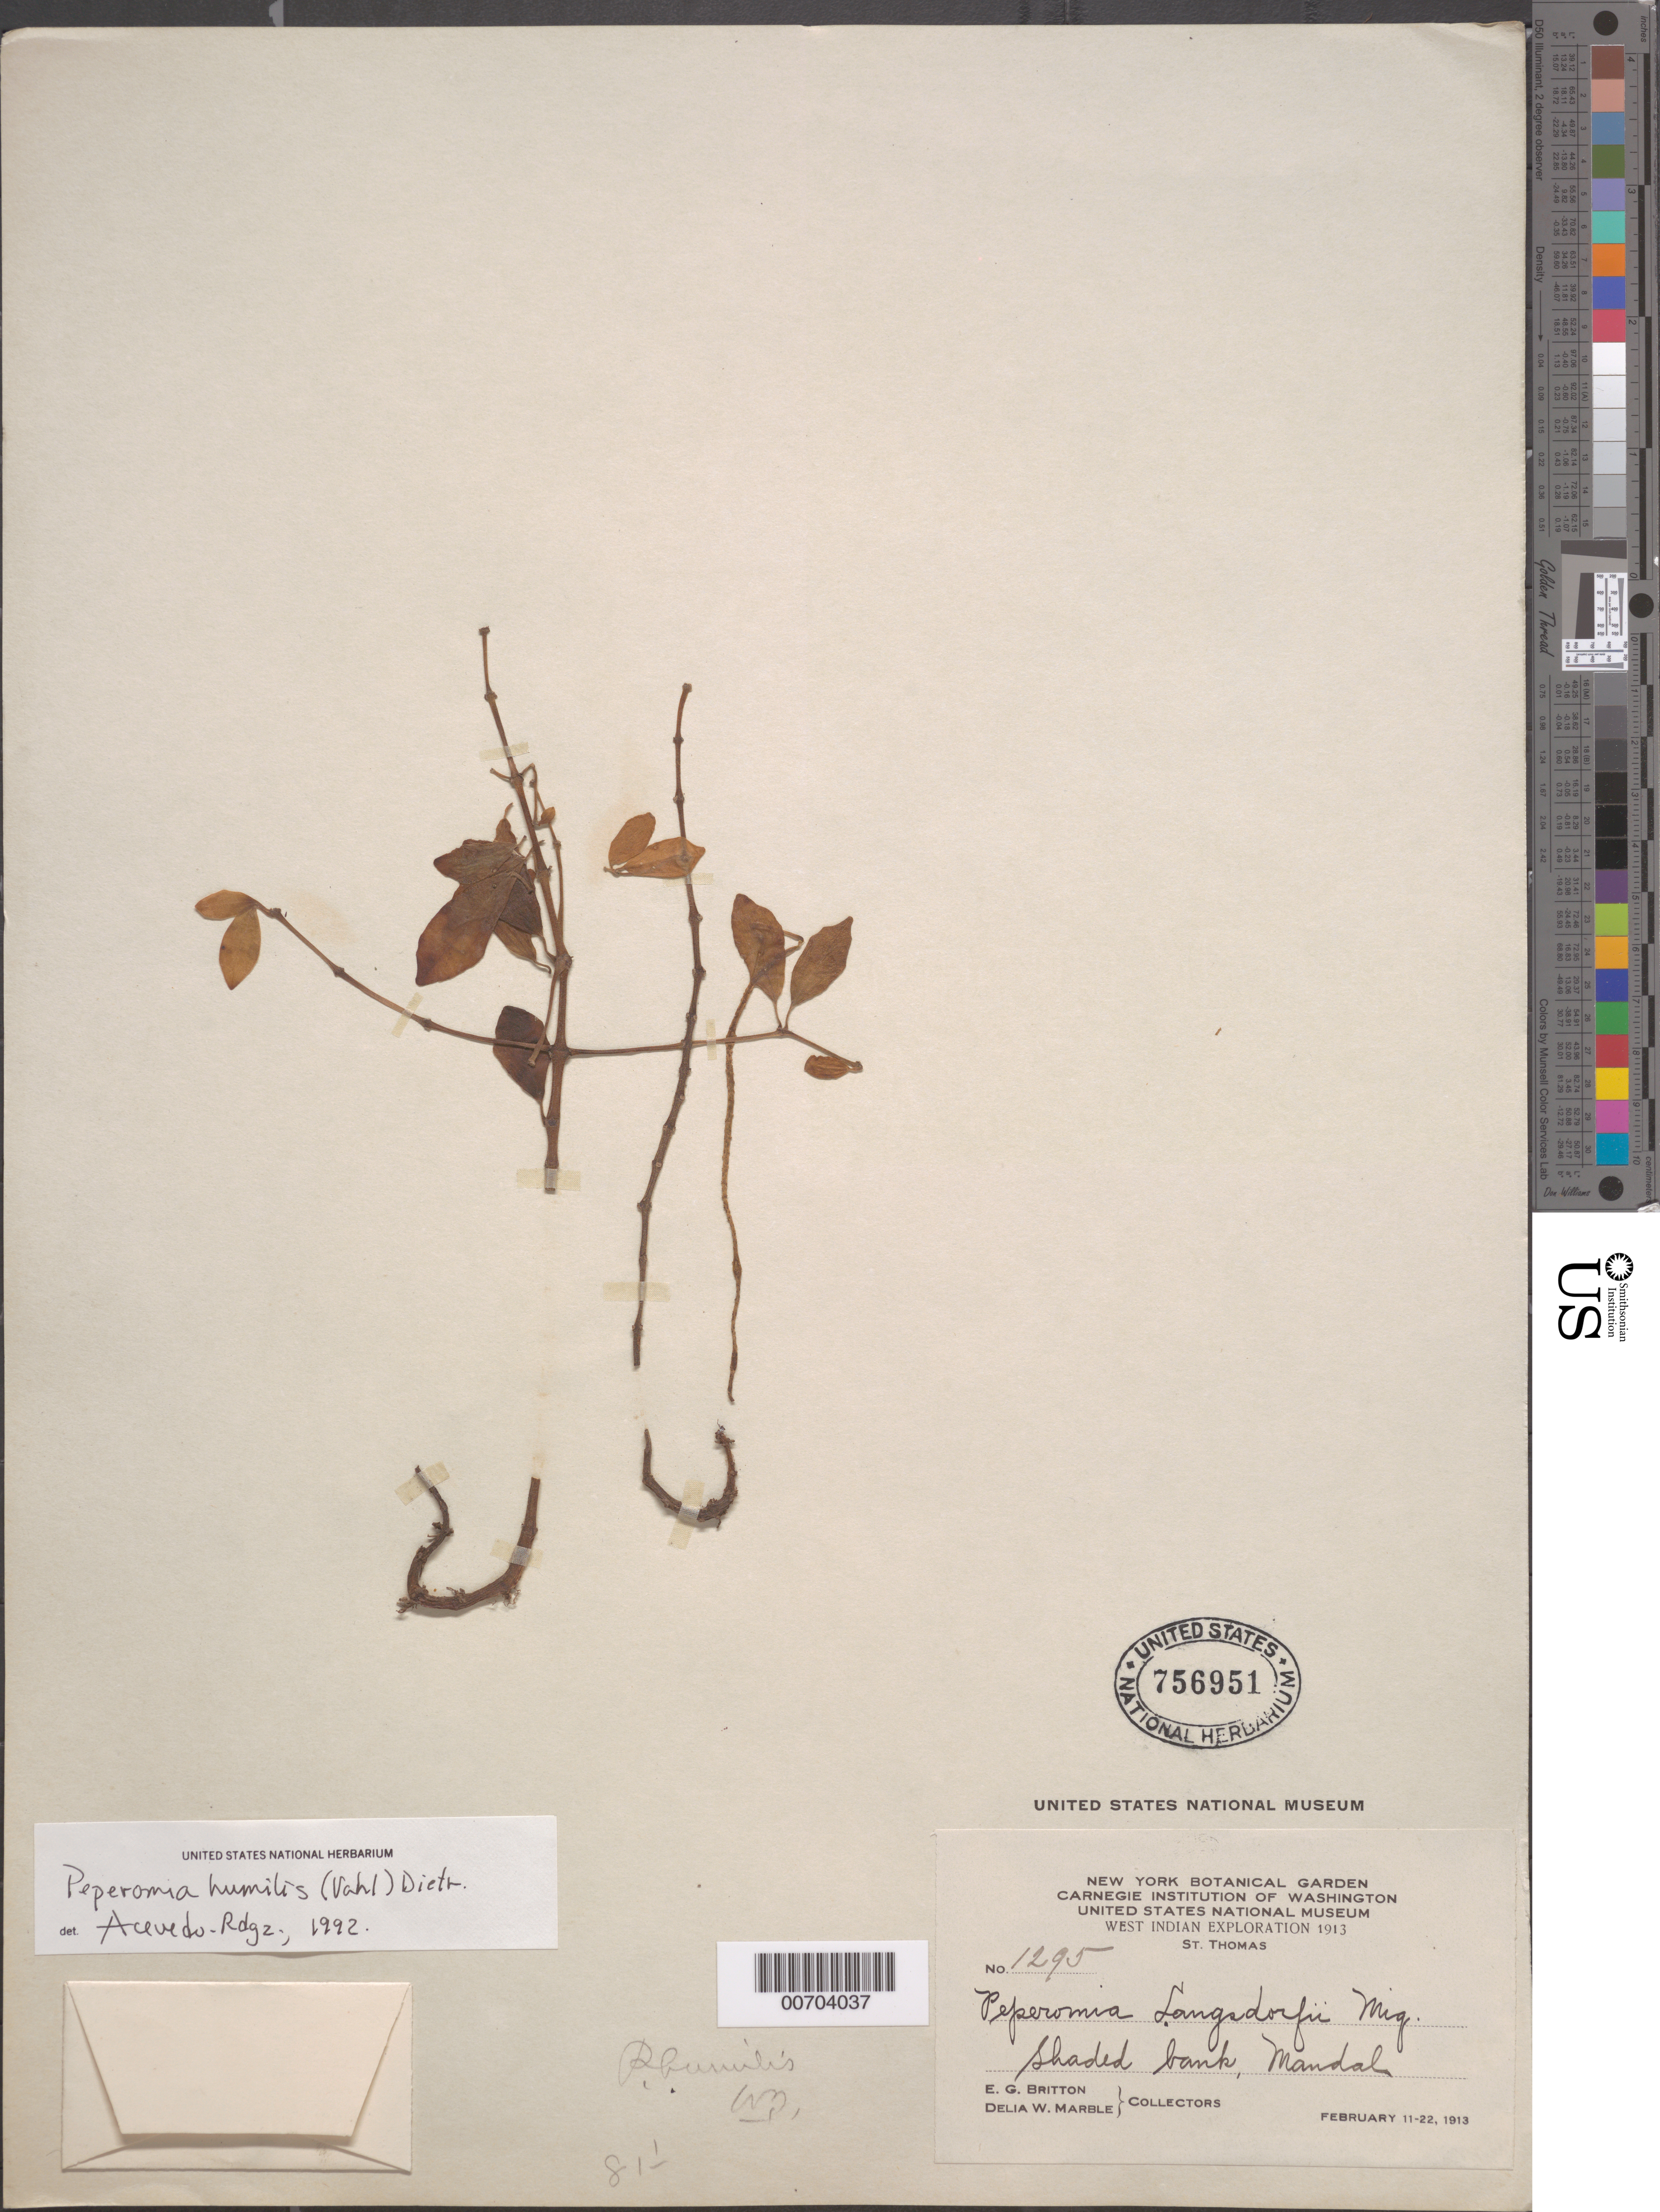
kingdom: Plantae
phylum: Tracheophyta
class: Magnoliopsida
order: Piperales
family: Piperaceae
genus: Peperomia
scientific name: Peperomia humilis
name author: (Vahl) A. Dietr.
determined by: Acevedo-Rodríguez, P., (BOT), Smithsonian Institution - National Museum of Natural History (UNITED STATES)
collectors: E. G. Britton & D. W. Marble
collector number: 1295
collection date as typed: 11 Feb 1913 to 22 Feb 1913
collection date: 1913-02-11/1913-02-22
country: U.S. Virgin Islands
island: St. Thomas Island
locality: Mandal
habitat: shaded bank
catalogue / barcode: US 756951